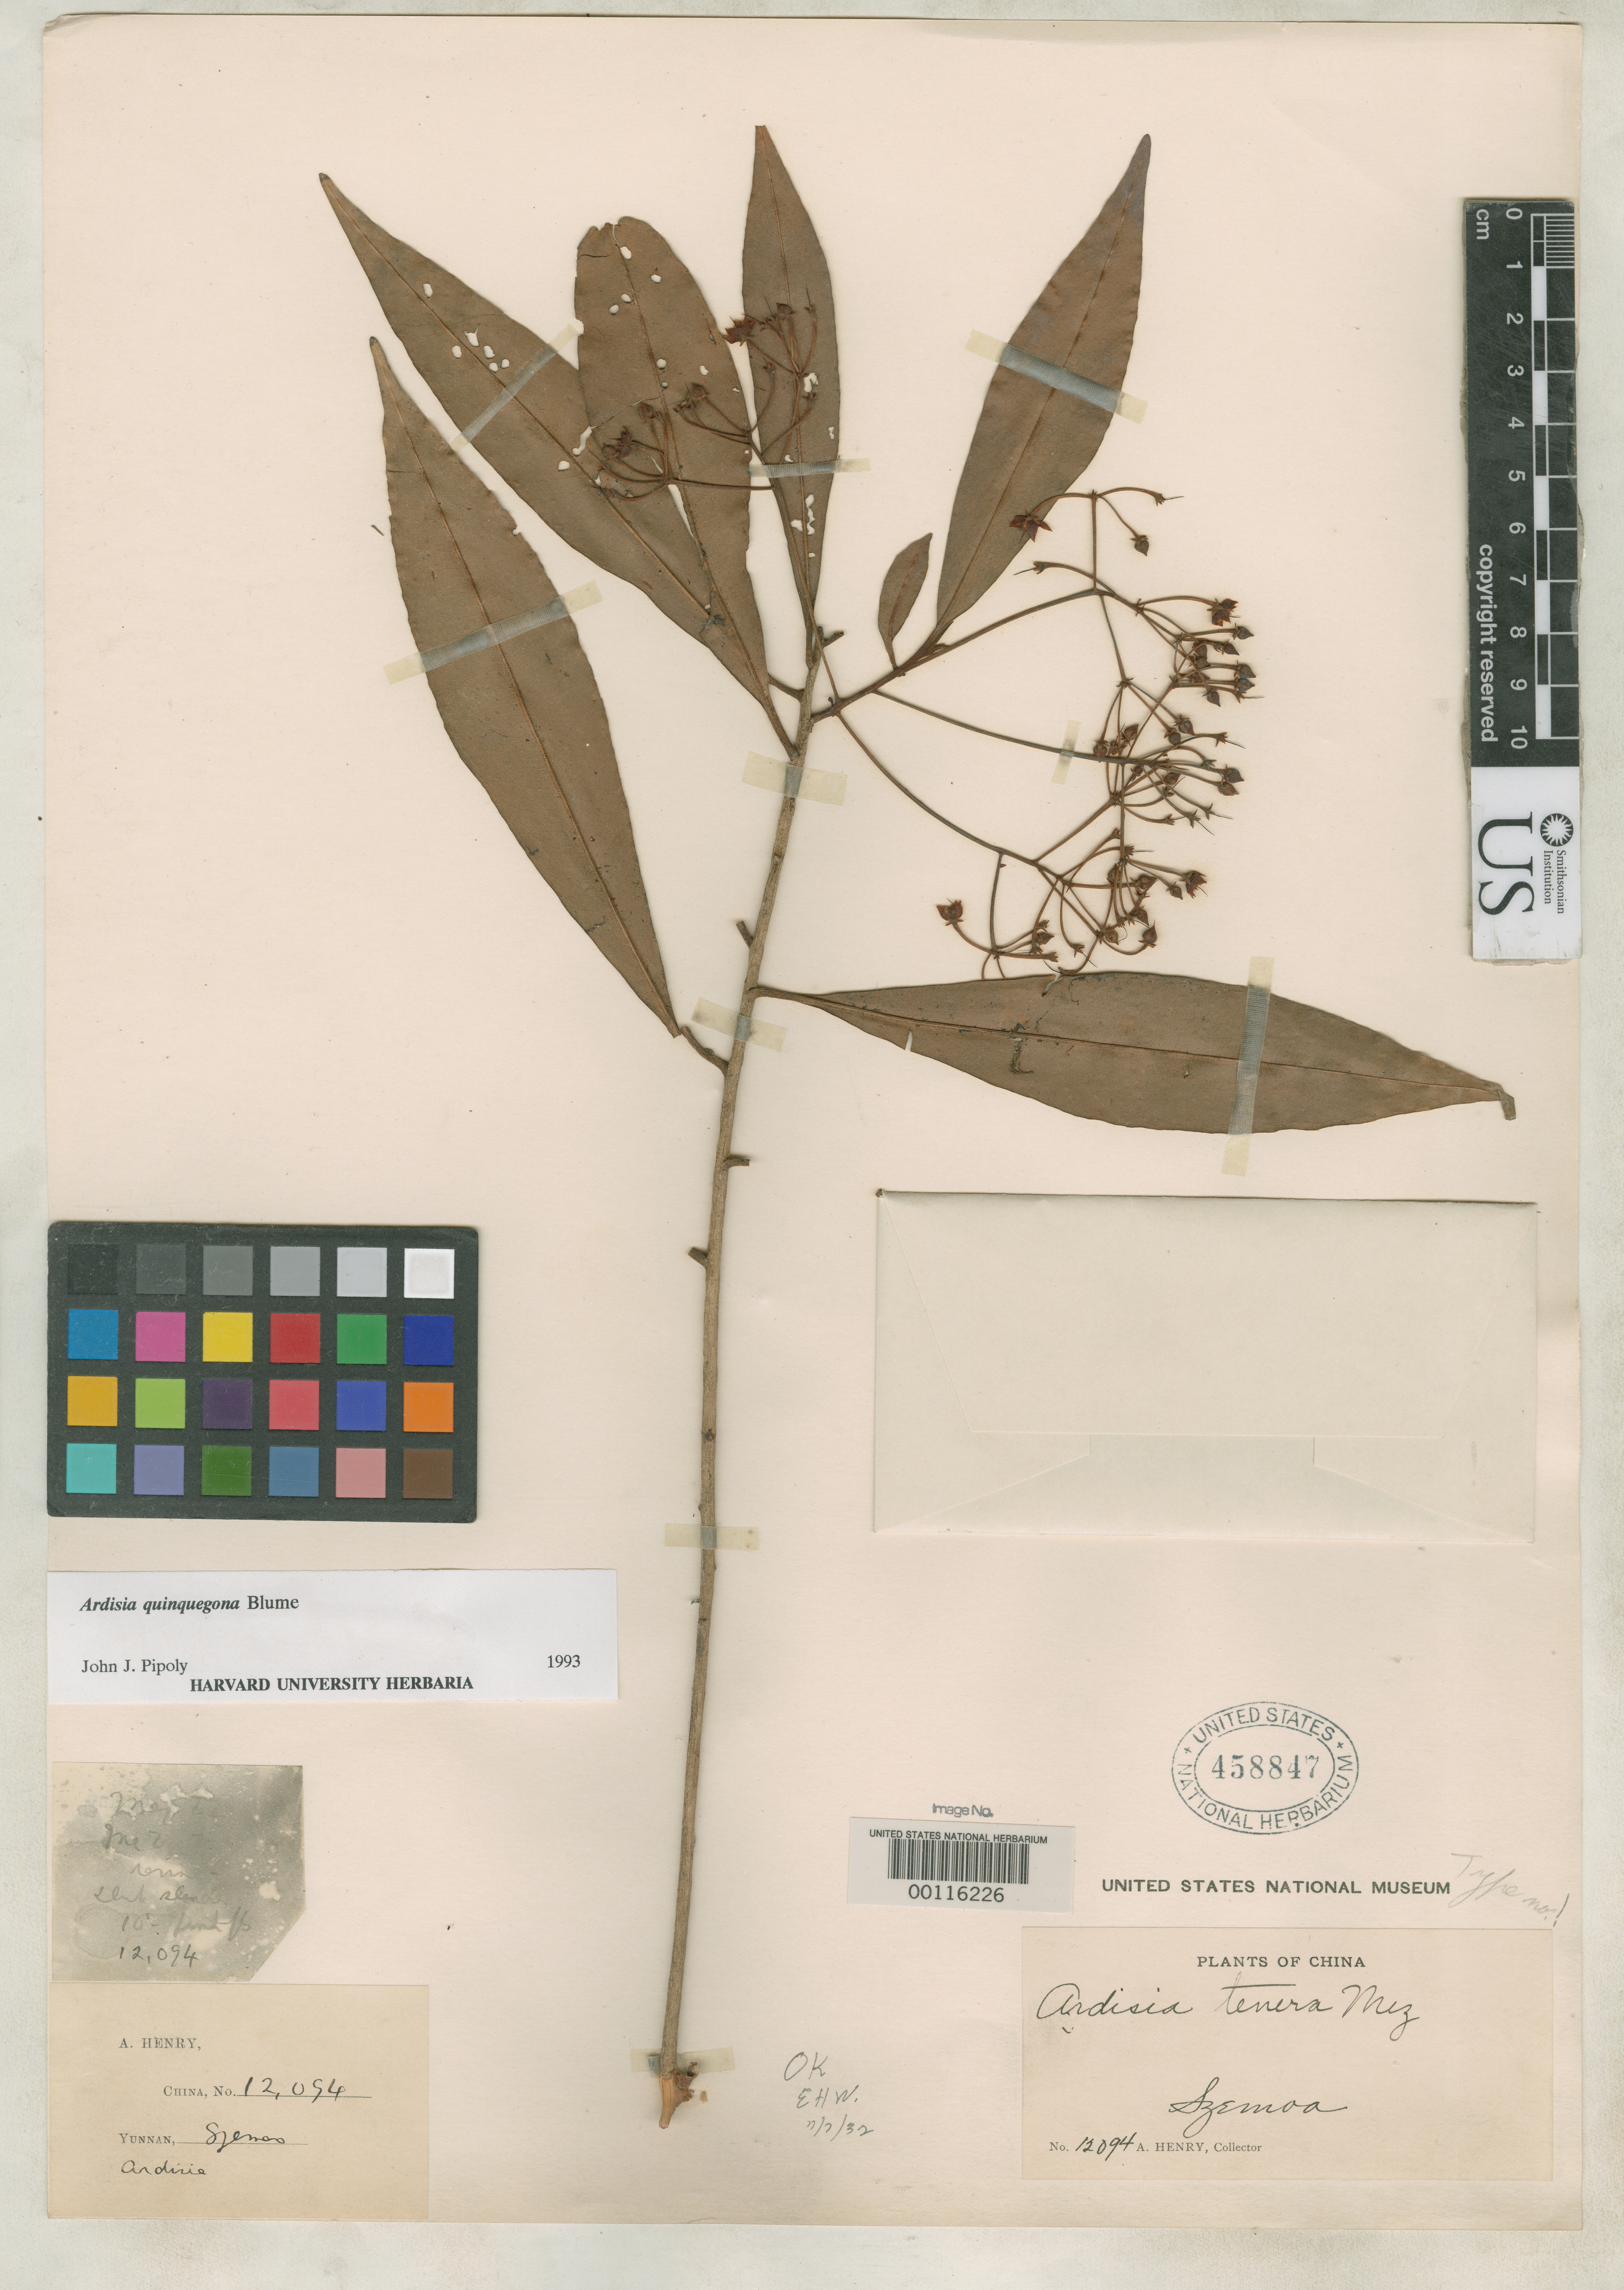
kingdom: Plantae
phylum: Tracheophyta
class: Magnoliopsida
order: Ericales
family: Primulaceae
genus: Ardisia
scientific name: Ardisia tenera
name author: Mez in Engl.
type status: Isosyntype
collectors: A. Henry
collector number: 12094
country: China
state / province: Yunnan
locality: Szemoa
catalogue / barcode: US 458847